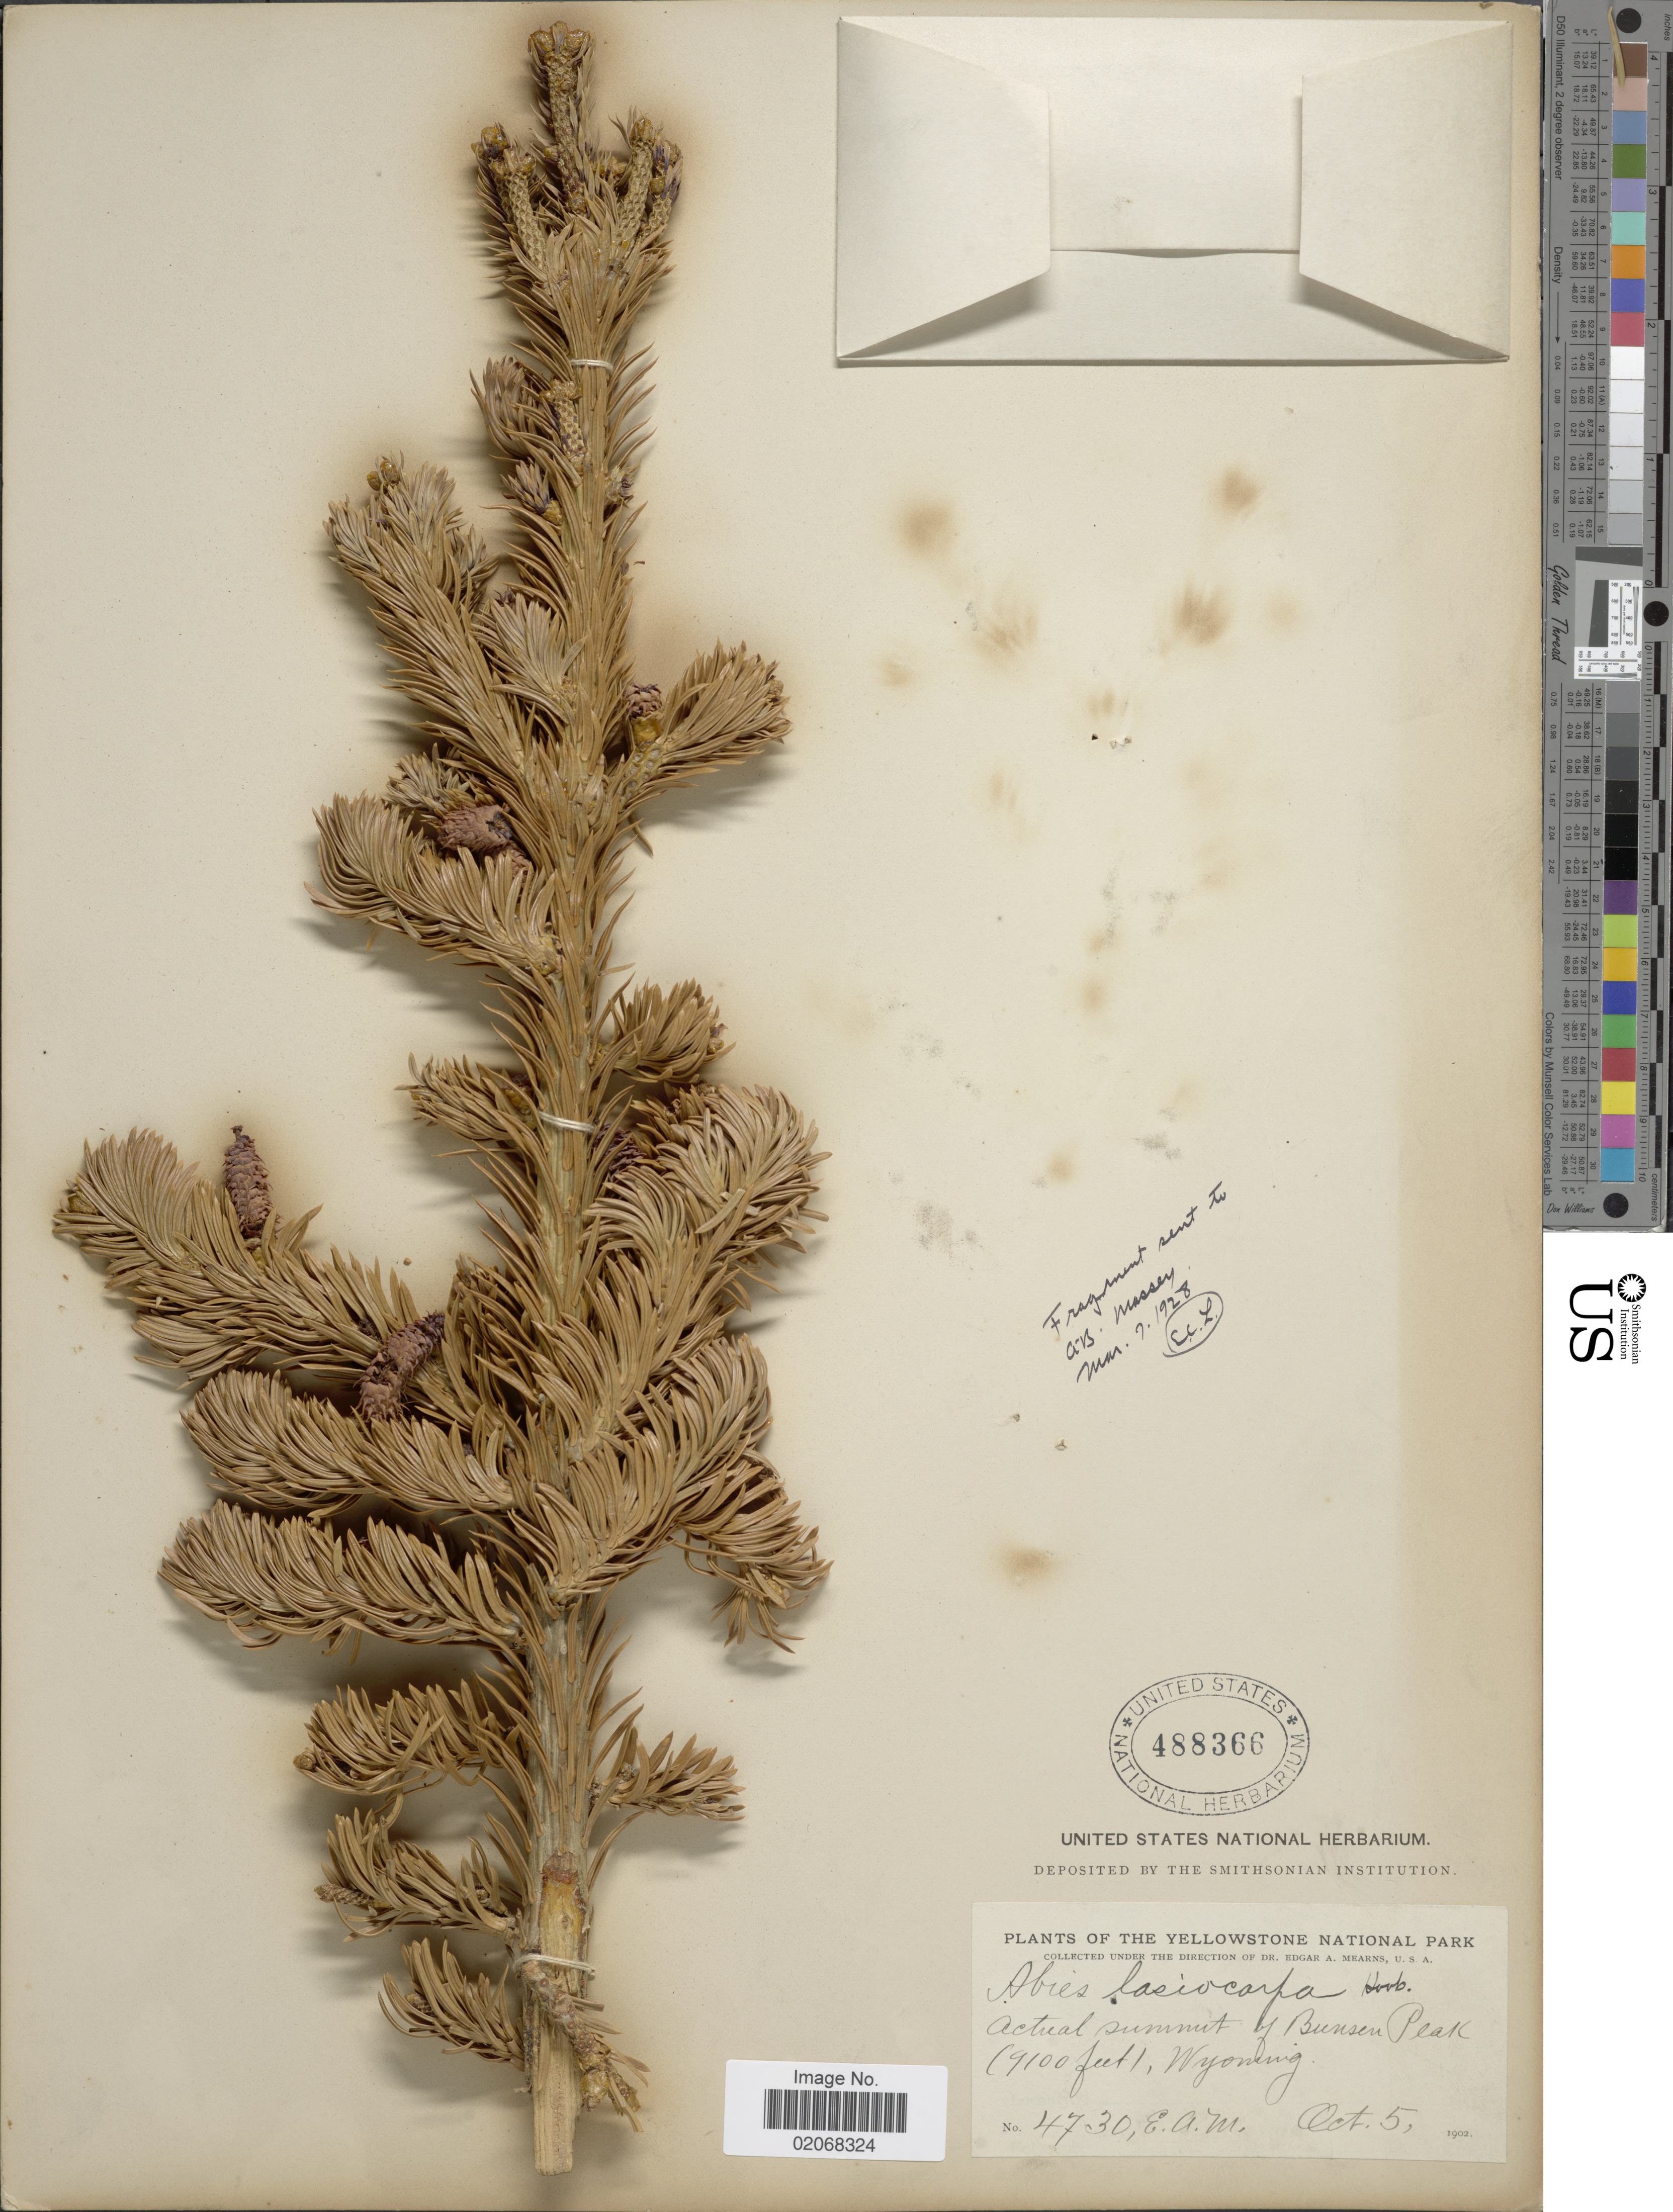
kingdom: Plantae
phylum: Tracheophyta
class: Pinopsida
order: Pinales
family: Pinaceae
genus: Abies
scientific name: Abies lasiocarpa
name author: (Hook.) Nutt.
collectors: E. A. Mearns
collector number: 4730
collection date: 1902-10-05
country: United States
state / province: Wyoming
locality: The Yellowstone National Park, Actual summit of Bunsen Peak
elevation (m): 2774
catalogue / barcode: US 488366